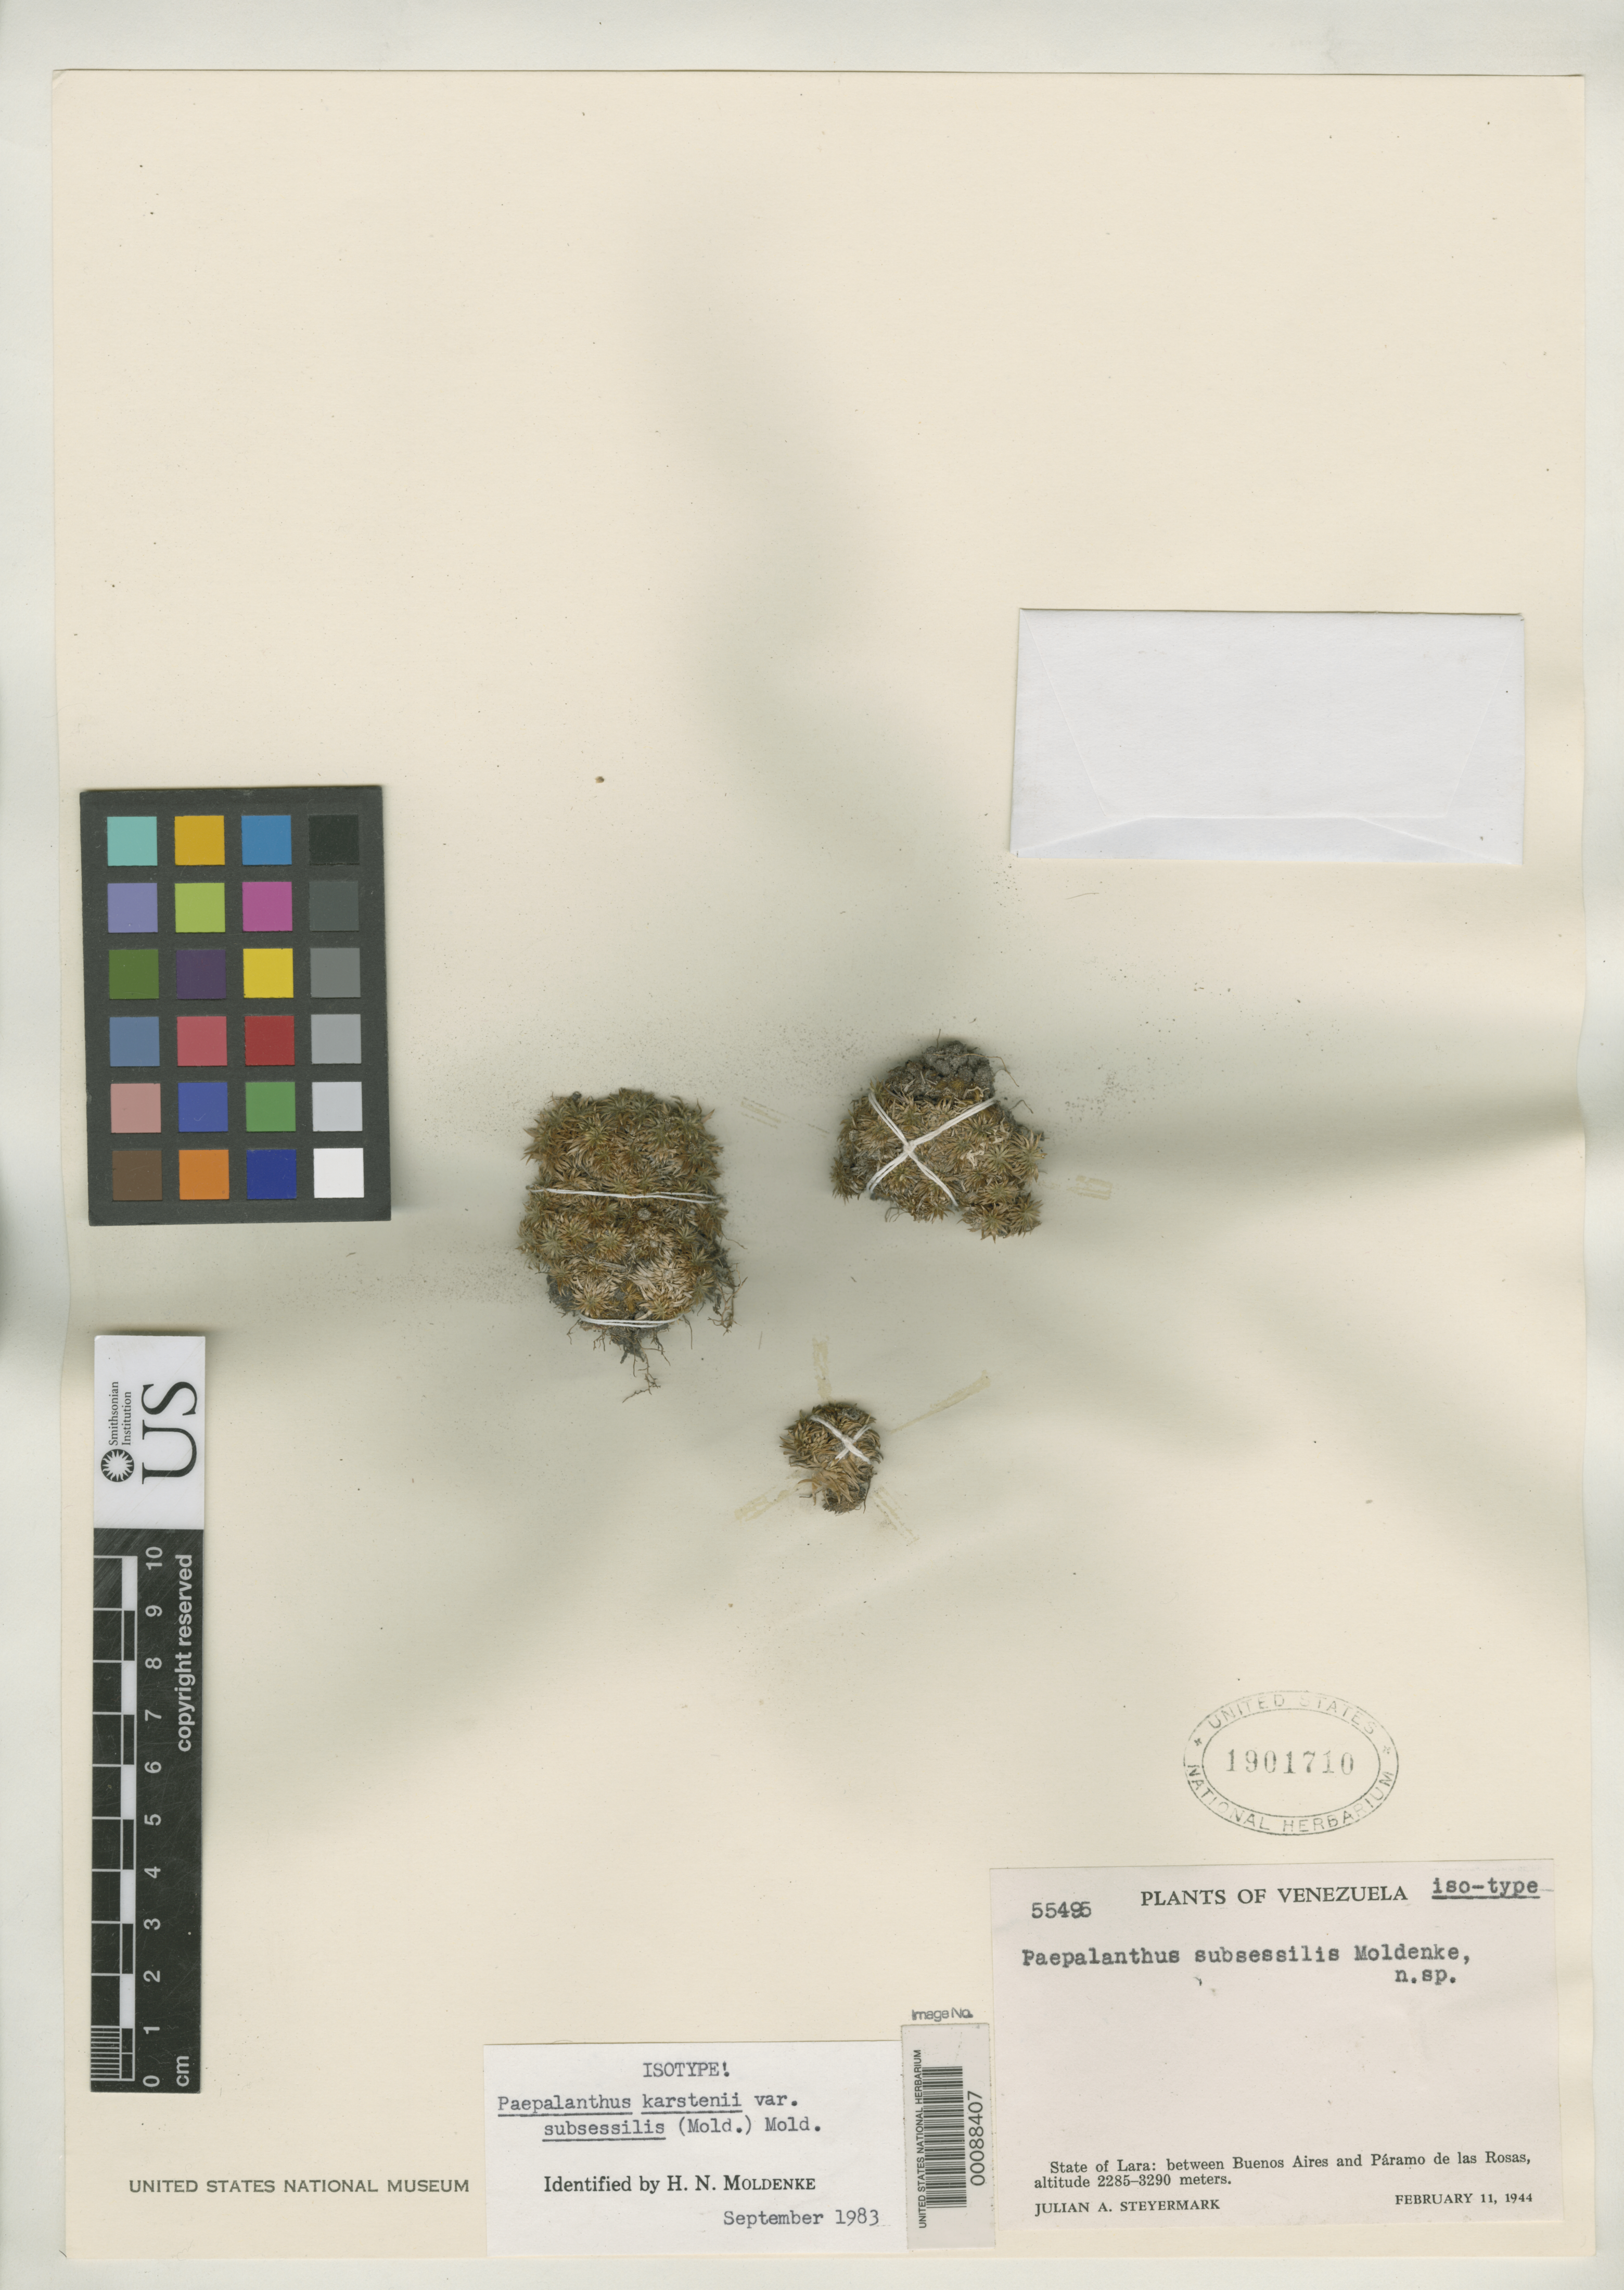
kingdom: Plantae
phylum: Tracheophyta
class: Liliopsida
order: Poales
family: Eriocaulaceae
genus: Paepalanthus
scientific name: Paepalanthus subsessilis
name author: Moldenke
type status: Isotype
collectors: J. Steyermark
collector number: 55495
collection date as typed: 11 Feb 1944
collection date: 1944-02-11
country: Venezuela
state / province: Lara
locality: Between Buenos Aires and Paramo de Lasrosas.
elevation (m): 2285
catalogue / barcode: US 1901710